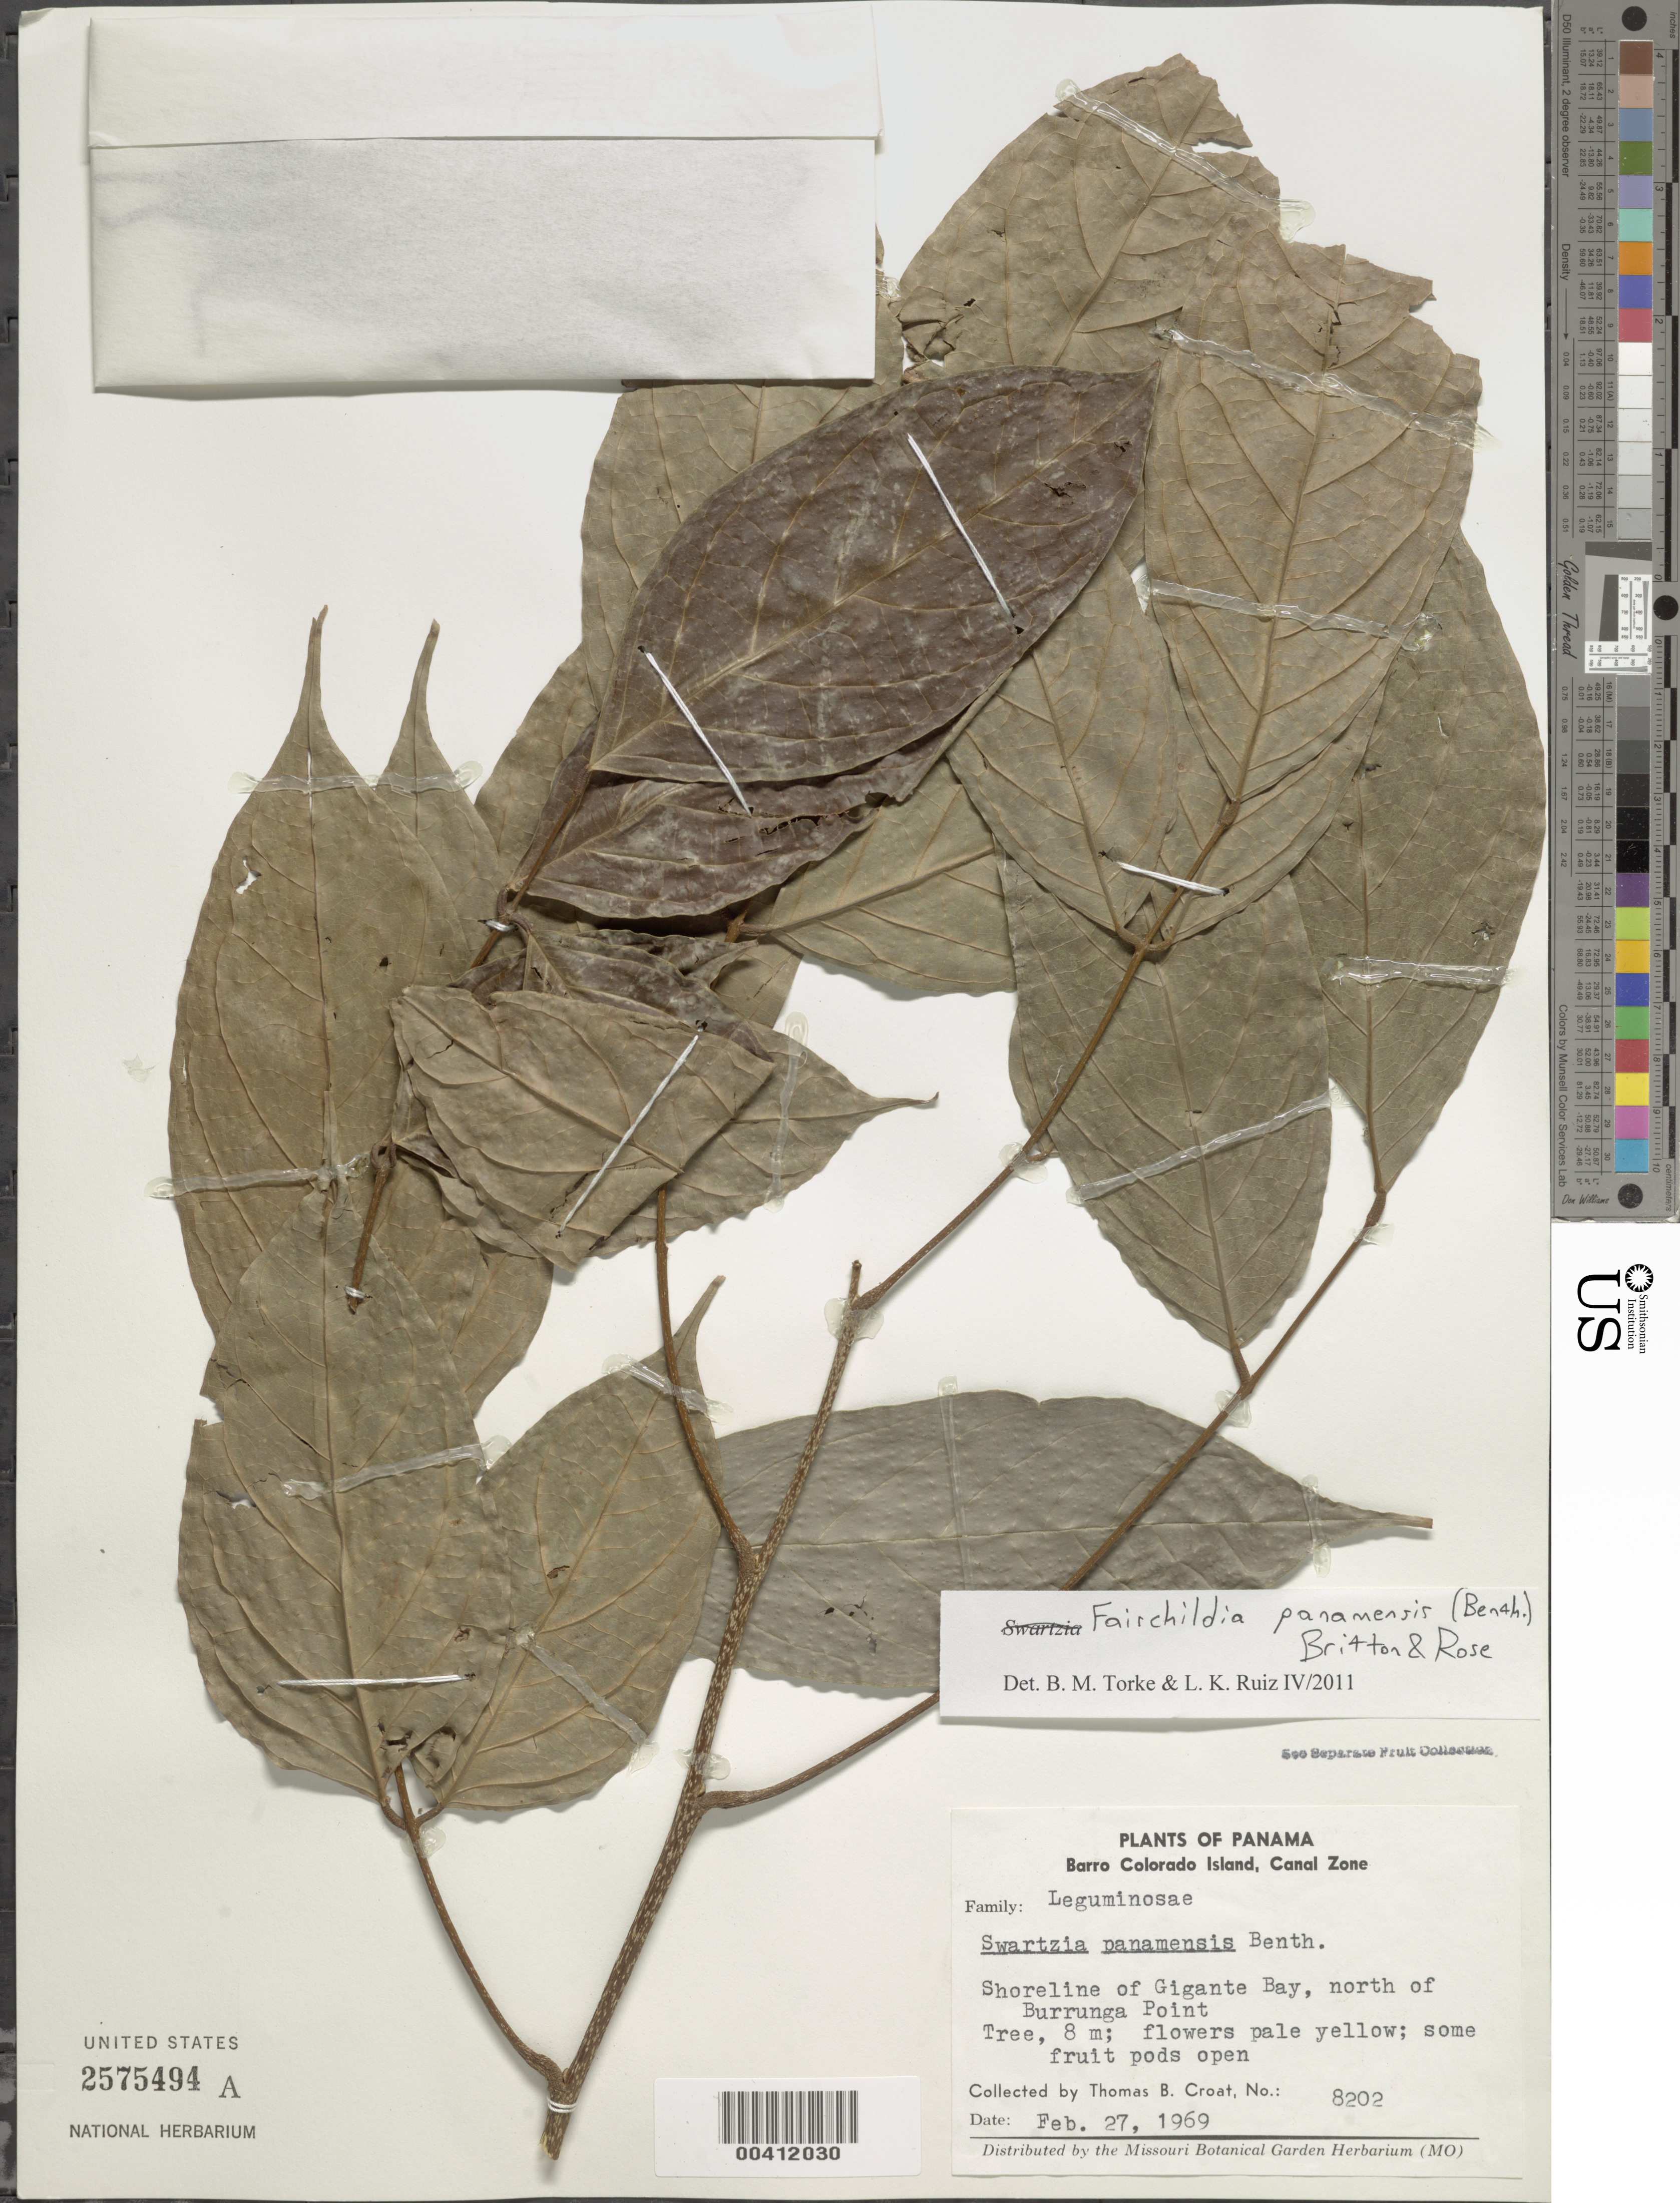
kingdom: Plantae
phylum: Tracheophyta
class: Magnoliopsida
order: Fabales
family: Fabaceae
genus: Fairchildia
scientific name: Fairchildia panamensis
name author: (Benth.) Britton & Rose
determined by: Torke, B. M.; Ruiz, L. K.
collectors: T. B. Croat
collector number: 8202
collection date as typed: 27 Feb 1969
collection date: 1969-02-27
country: Panama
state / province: Panamá Oeste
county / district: Canal Zone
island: Barro Colorado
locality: Gigante Bay, N of Burrunga Point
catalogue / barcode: US 2575494A